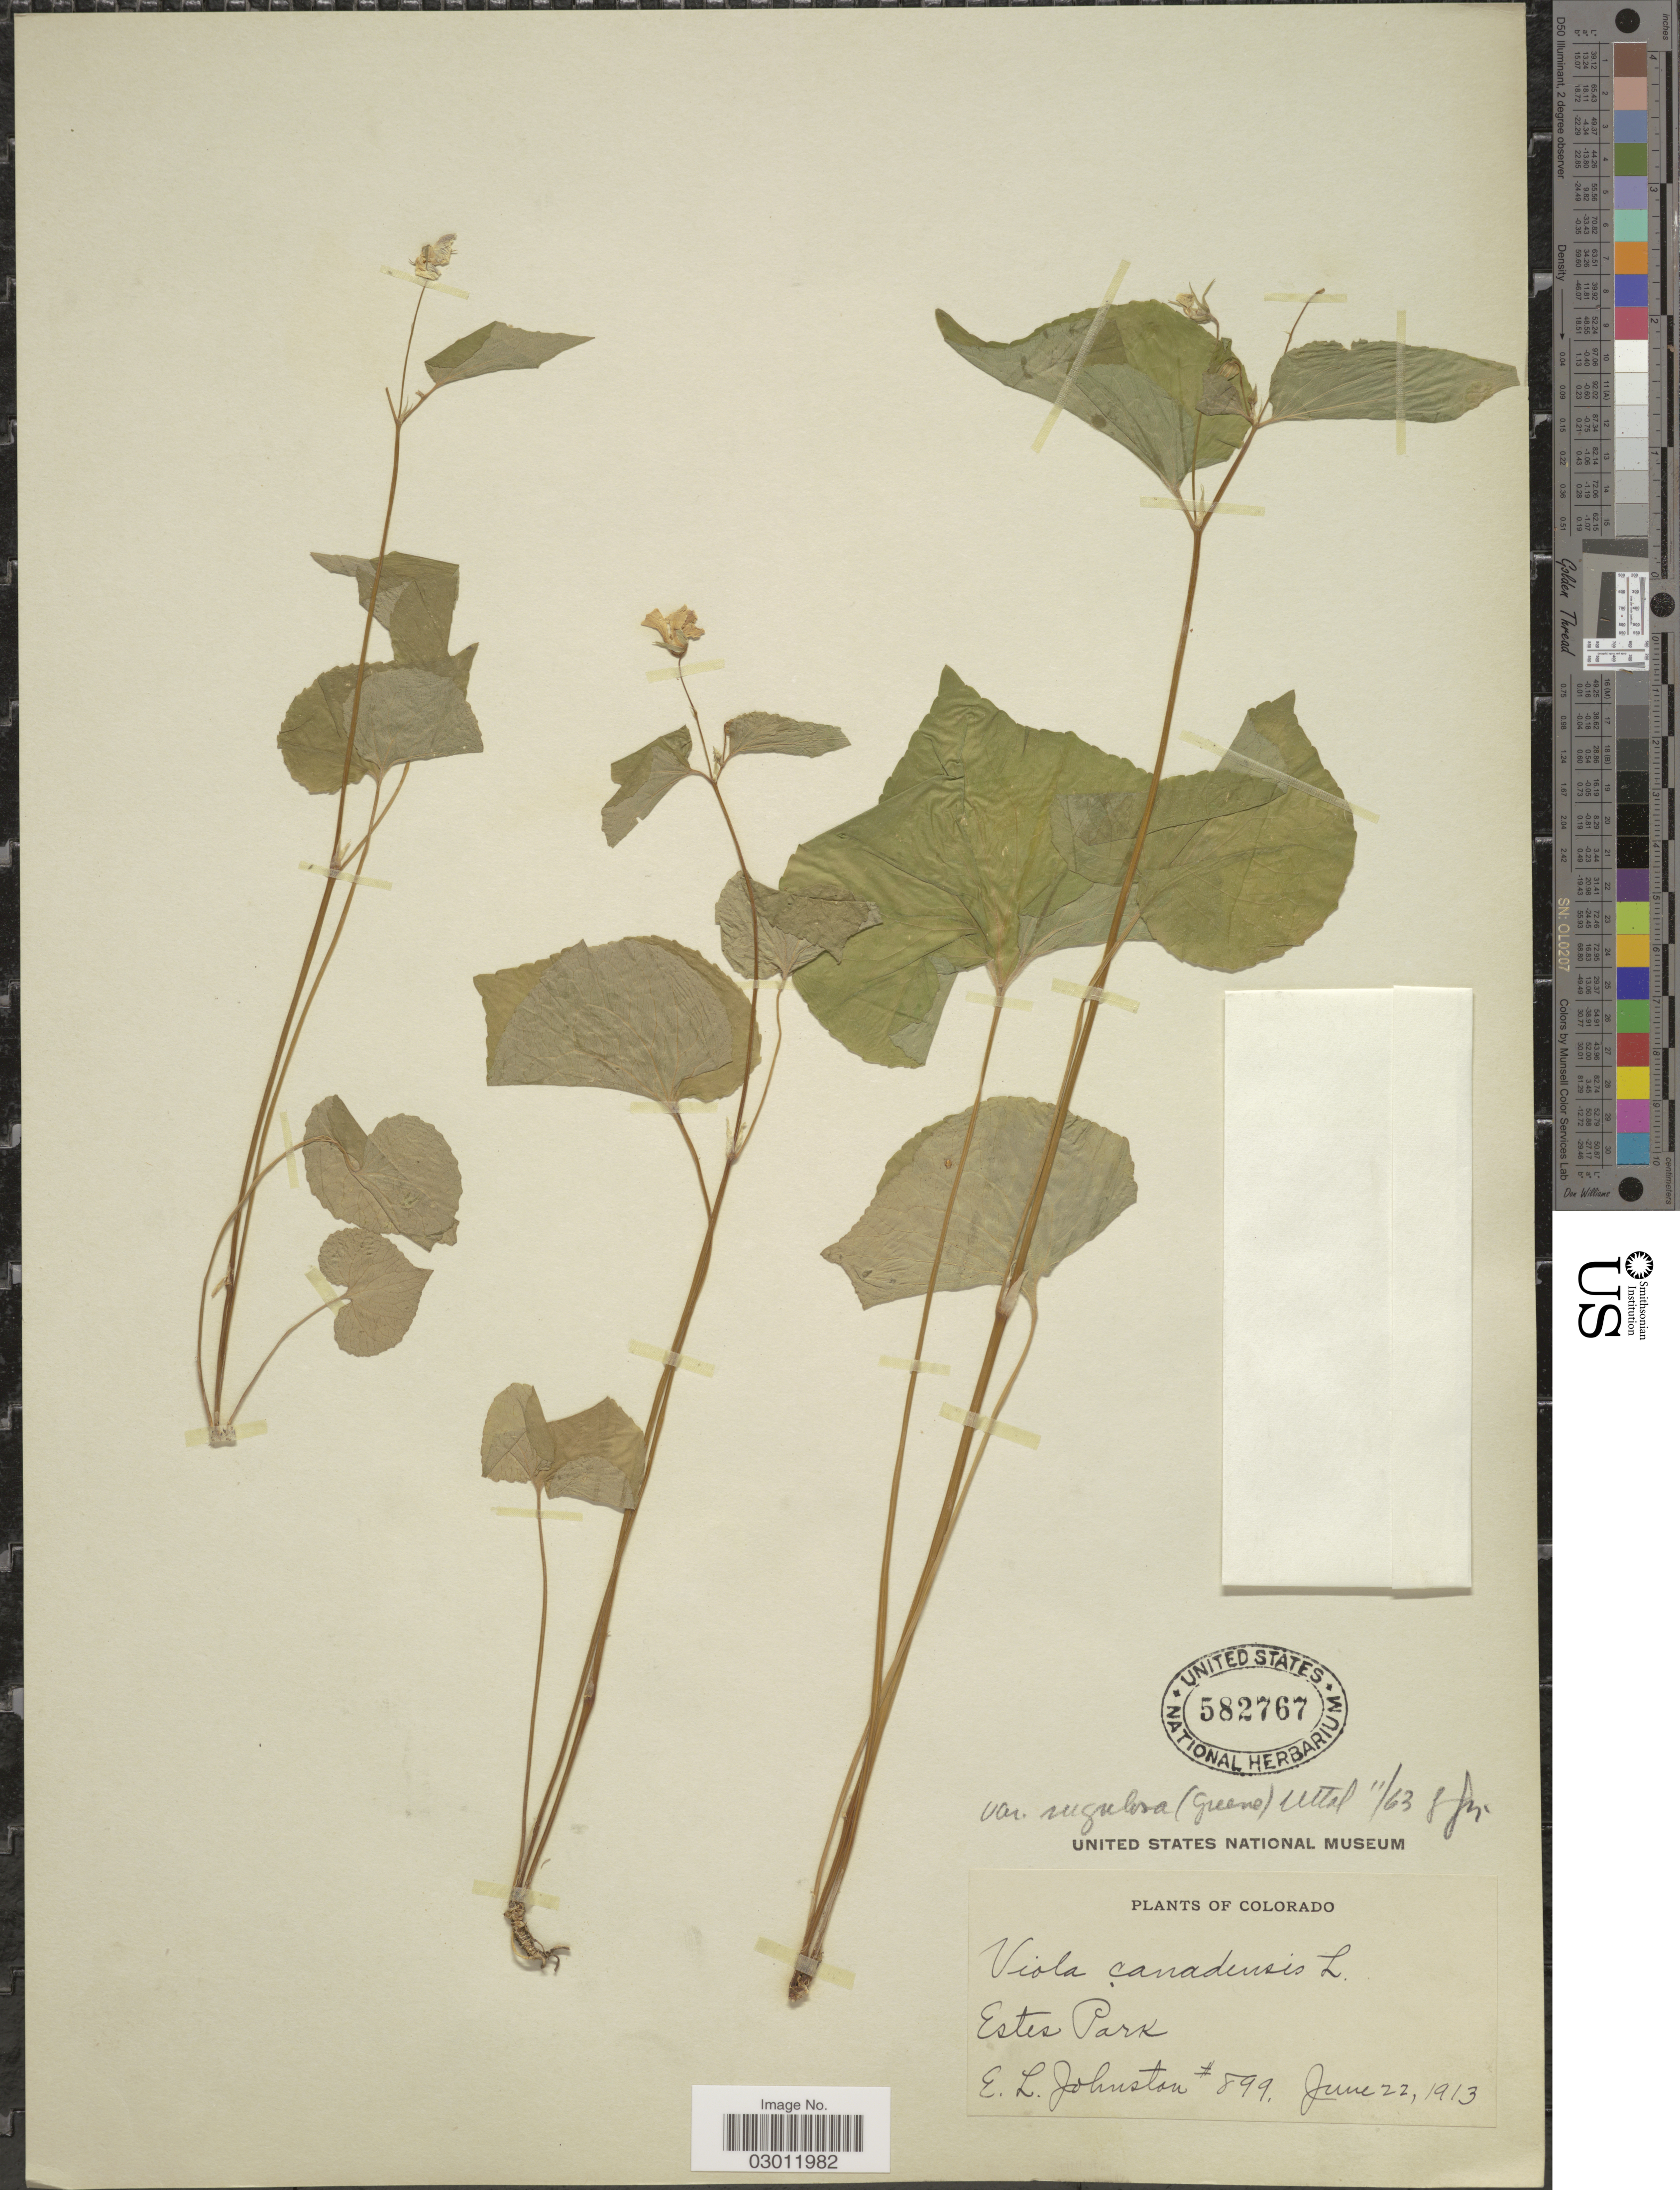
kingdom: Plantae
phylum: Tracheophyta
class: Magnoliopsida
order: Malpighiales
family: Violaceae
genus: Viola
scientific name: Viola canadensis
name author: L.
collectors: E. L. Johnston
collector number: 899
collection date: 1913-06-22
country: United States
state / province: Colorado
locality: Estes Park.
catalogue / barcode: US 582767